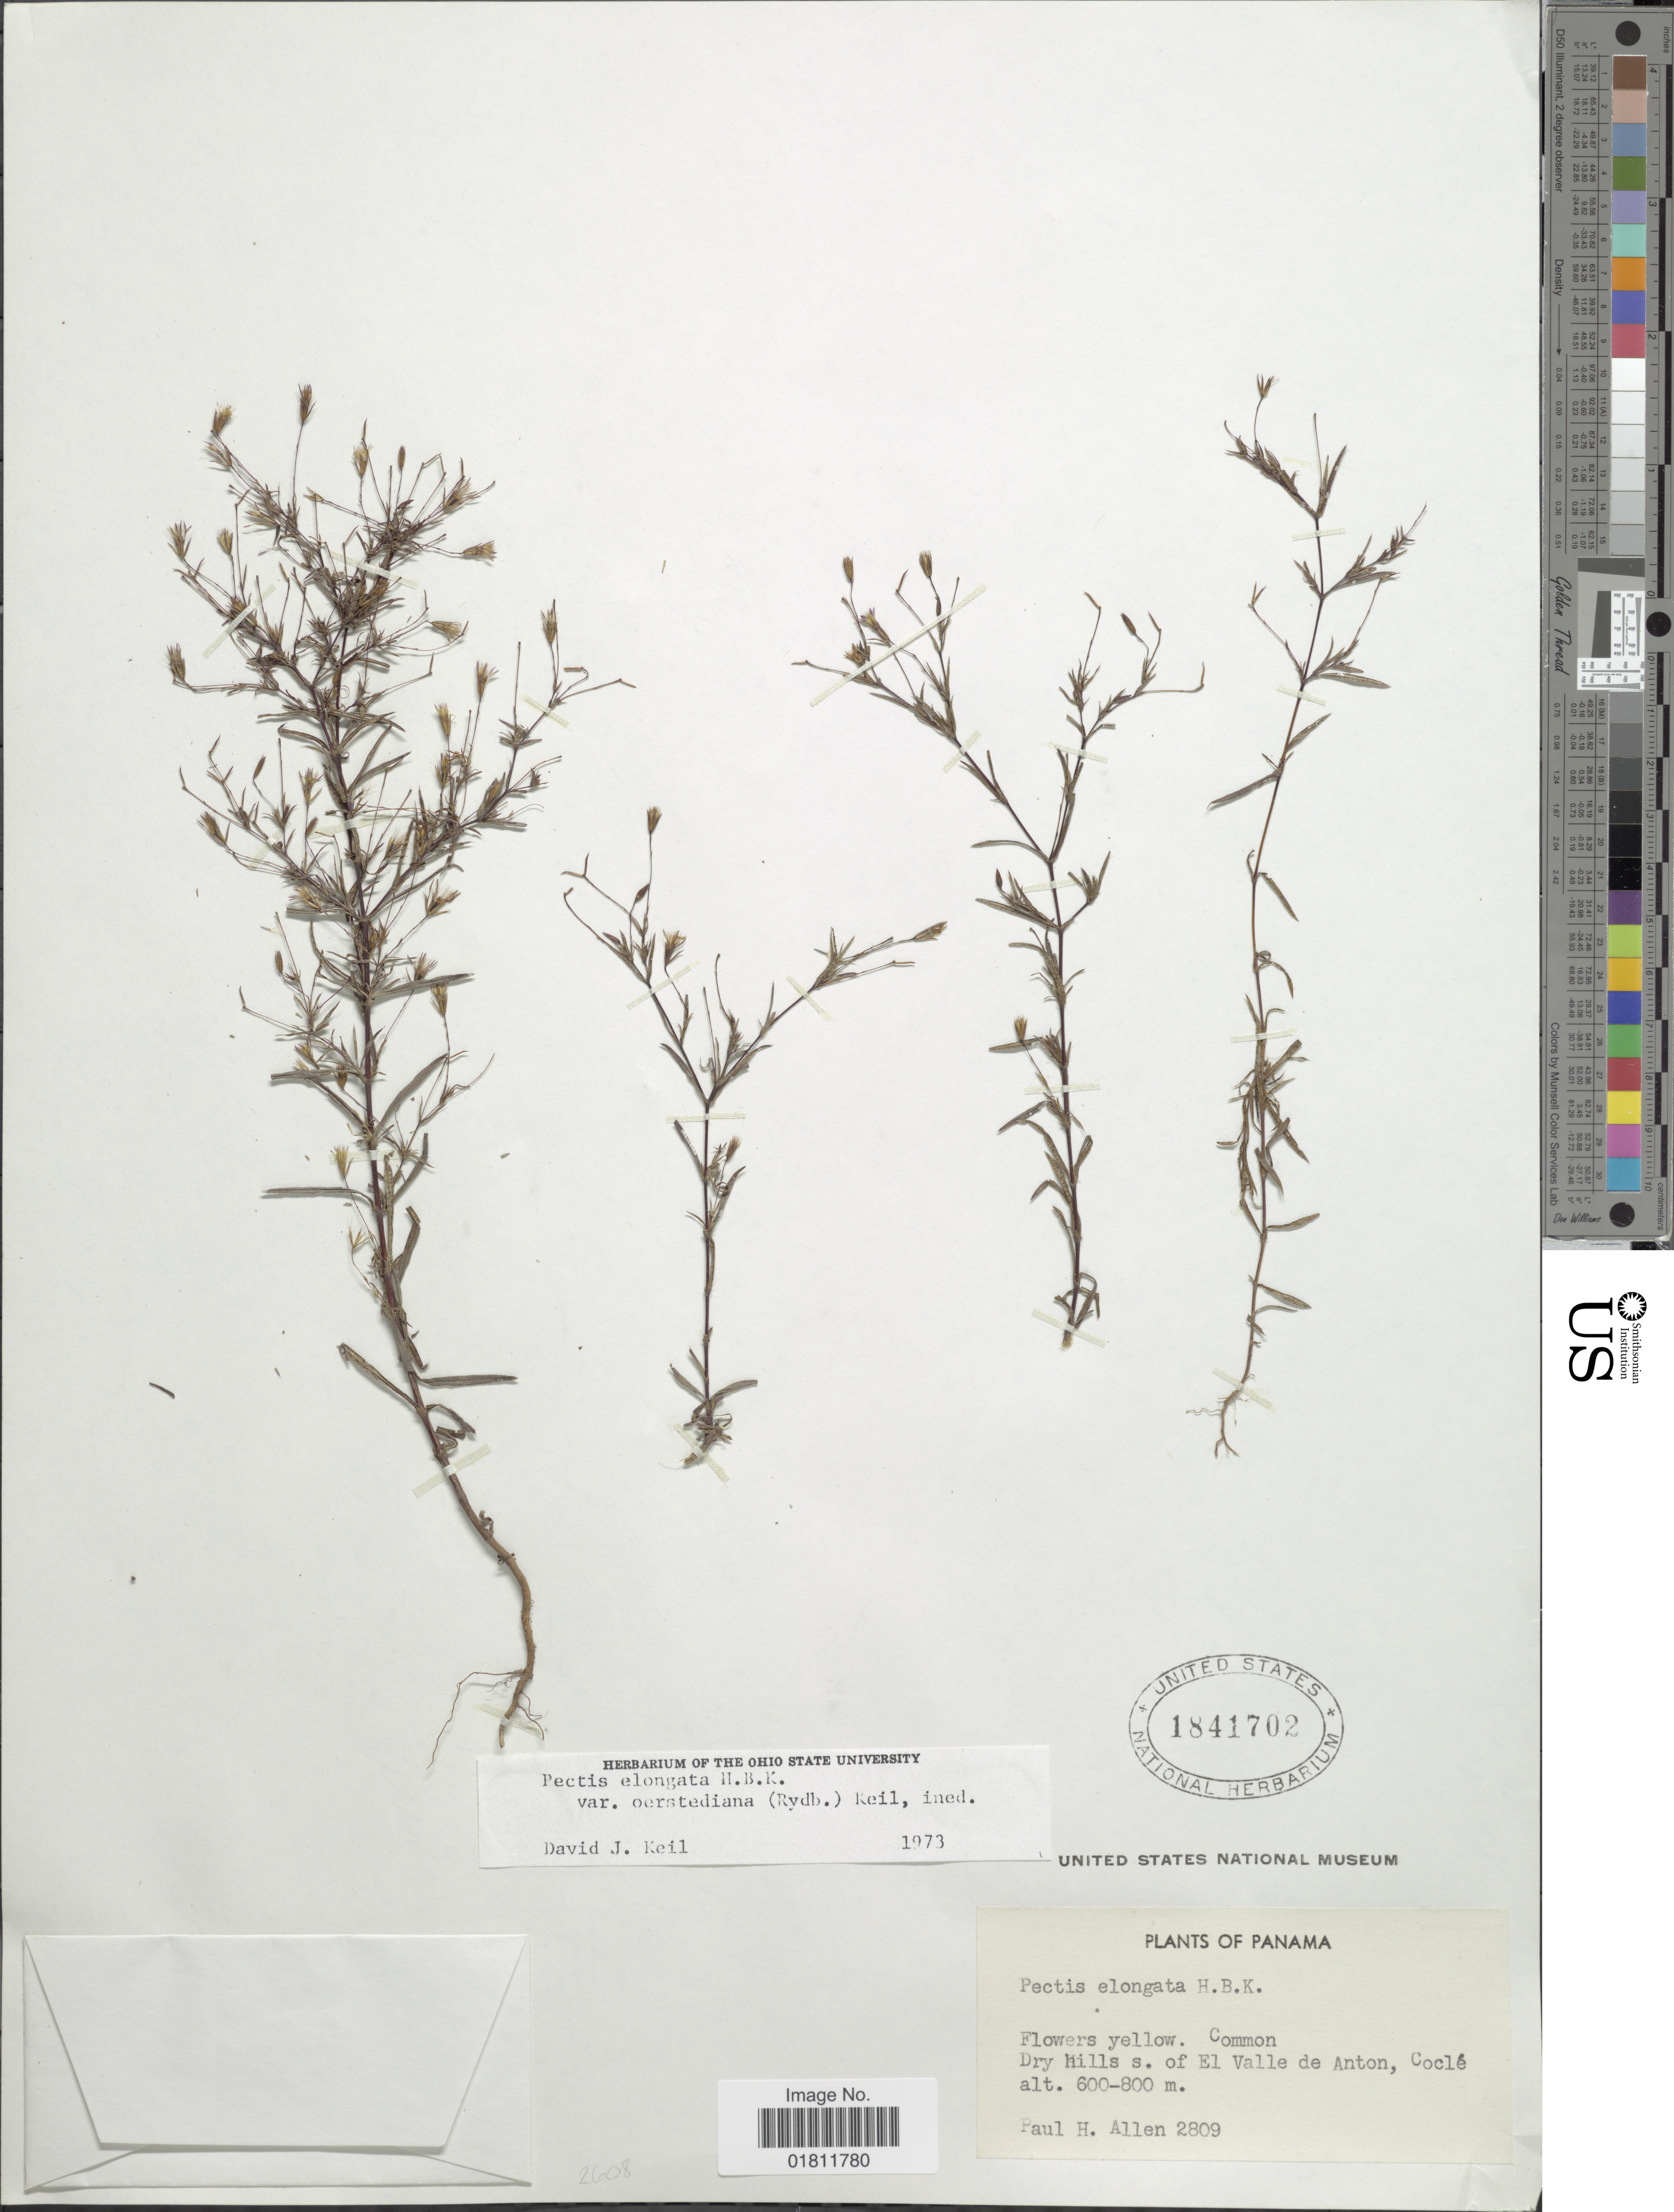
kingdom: Plantae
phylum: Tracheophyta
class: Magnoliopsida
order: Asterales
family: Asteraceae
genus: Pectis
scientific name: Pectis elongata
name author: Kunth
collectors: P. H. Allen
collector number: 2809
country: Panama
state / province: Coclé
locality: Dry hills s. of El Valle de Anton, Cocle.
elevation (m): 600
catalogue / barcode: US 1841702